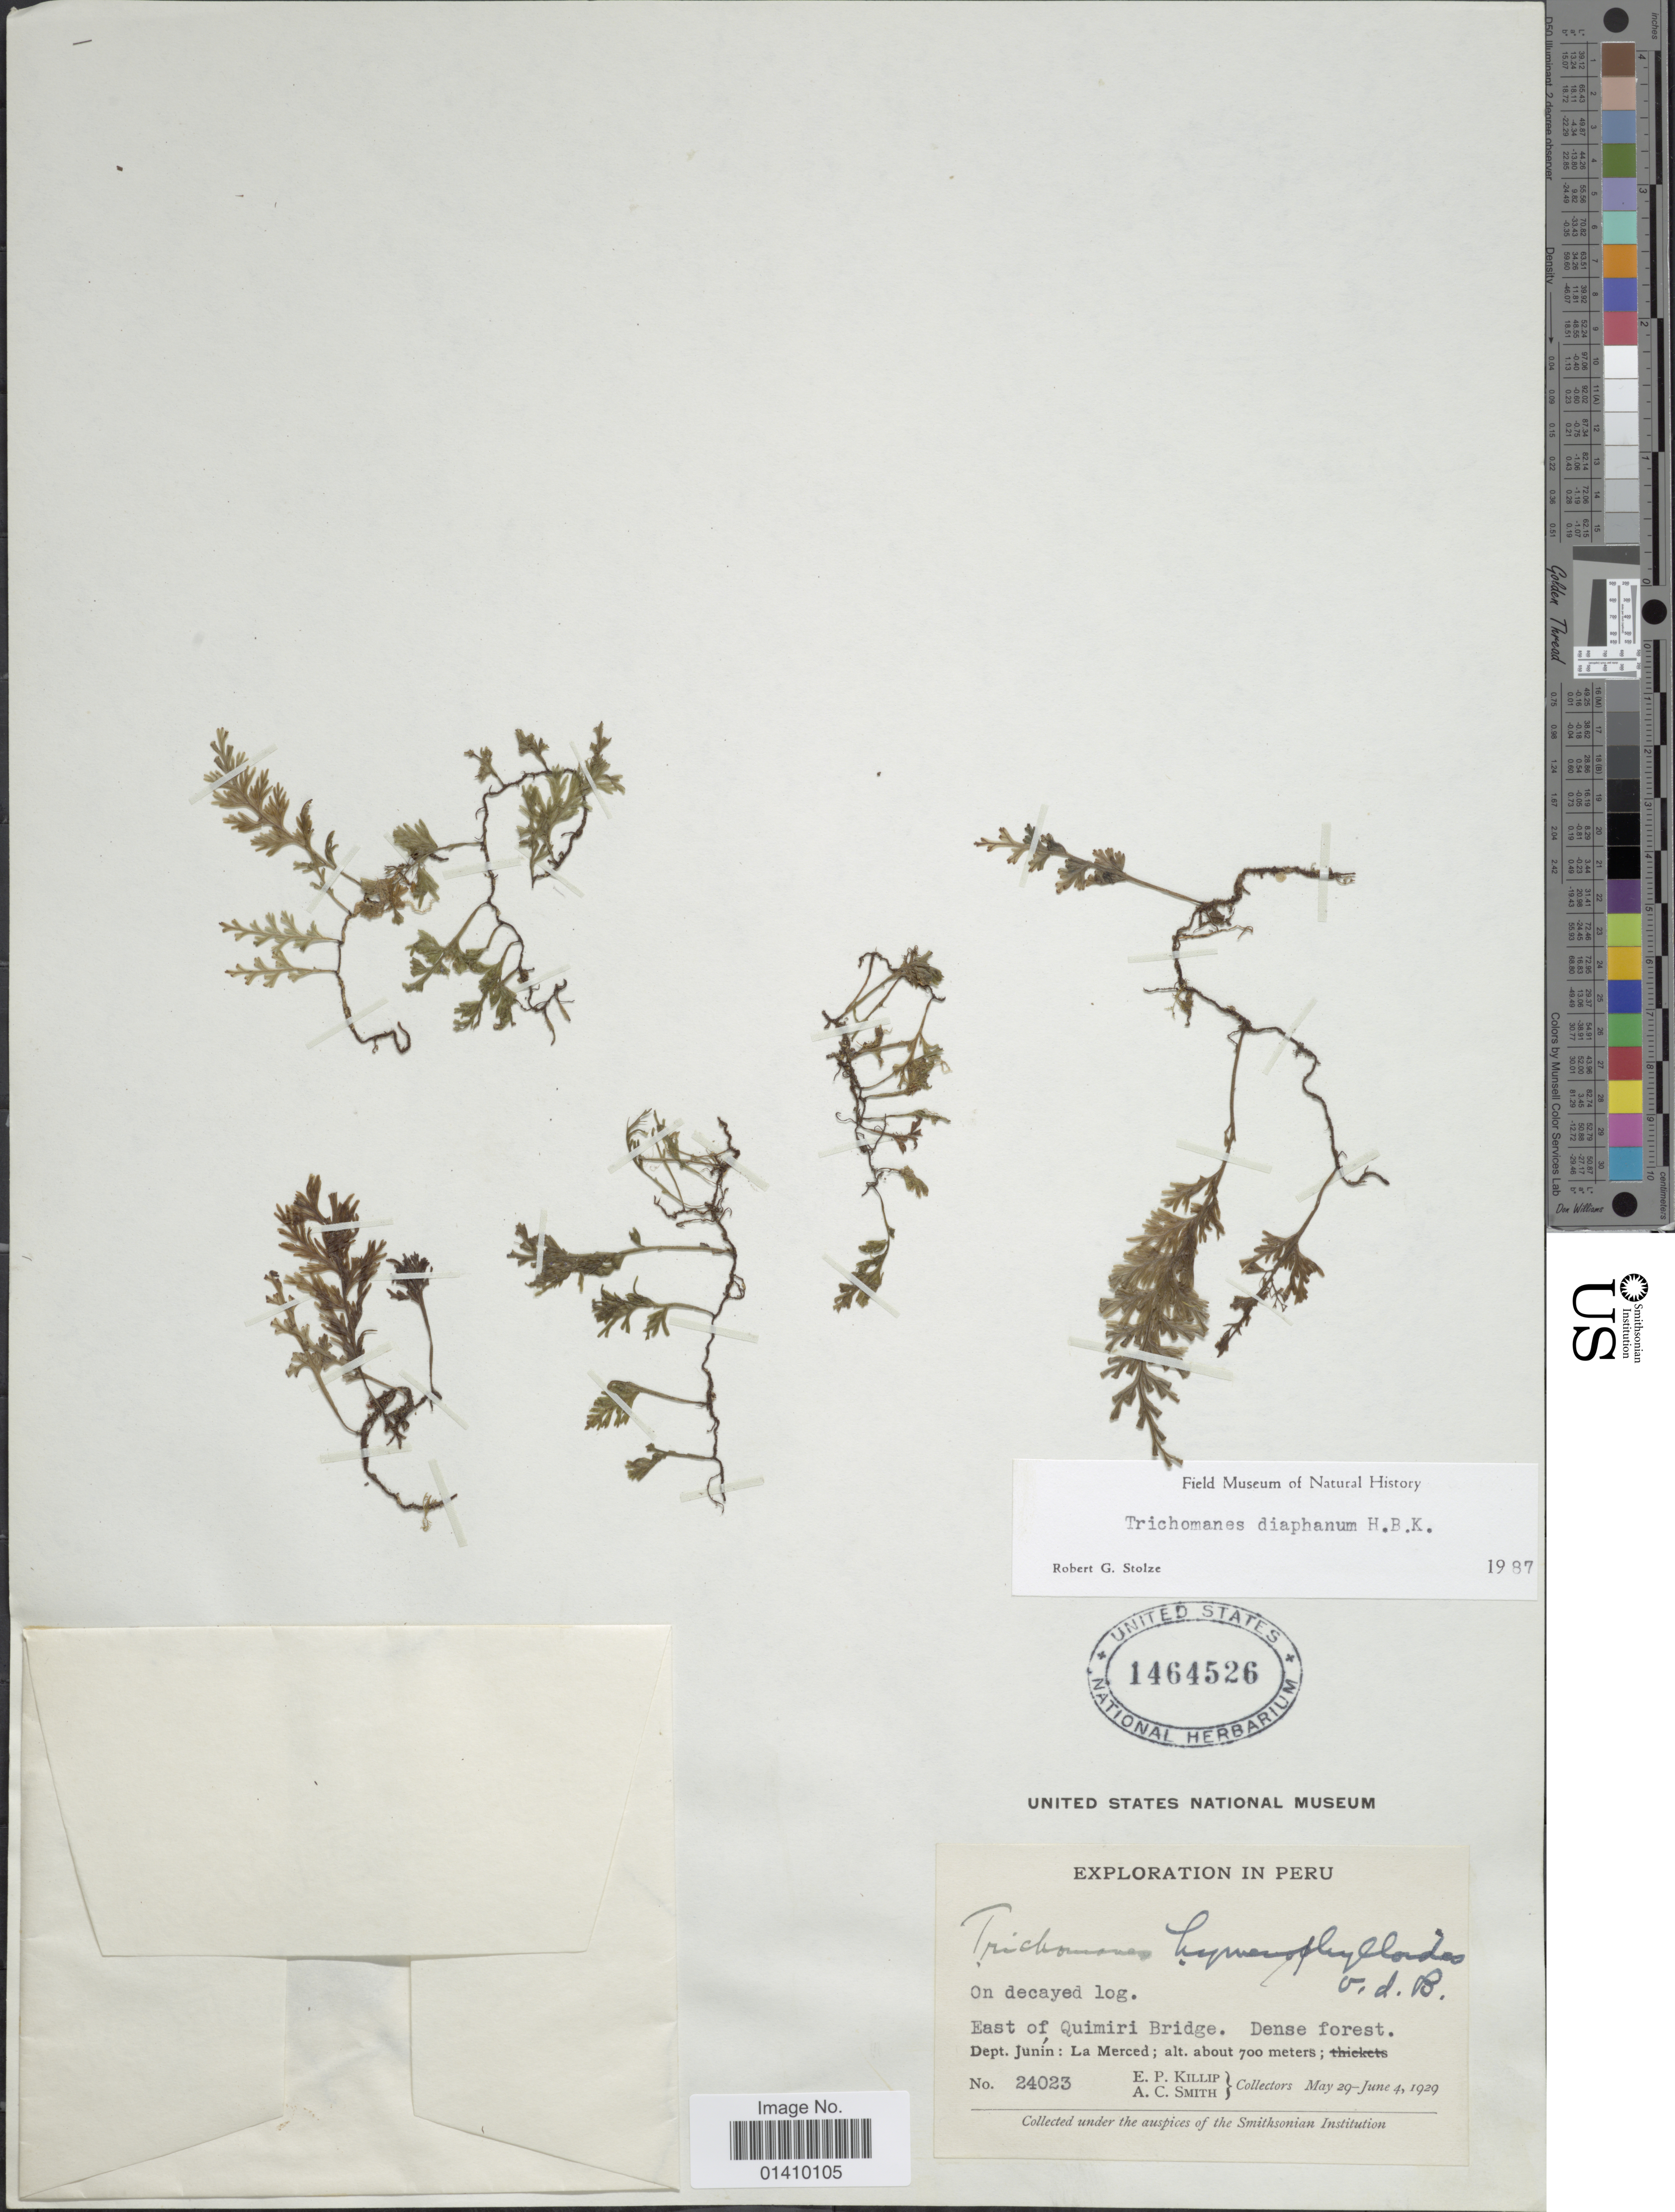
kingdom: Plantae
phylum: Tracheophyta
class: Polypodiopsida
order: Hymenophyllales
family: Hymenophyllaceae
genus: Polyphlebium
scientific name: Polyphlebium diaphanum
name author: (Kunth) Ebihara & Dubuisson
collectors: E. P. Killip & A. C. Smith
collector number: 24023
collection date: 1929-05-29/1929-06-04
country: Peru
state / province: Junín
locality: East of Quimiri Bridge dept. Junin La Merced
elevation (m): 700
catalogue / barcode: US 1464526